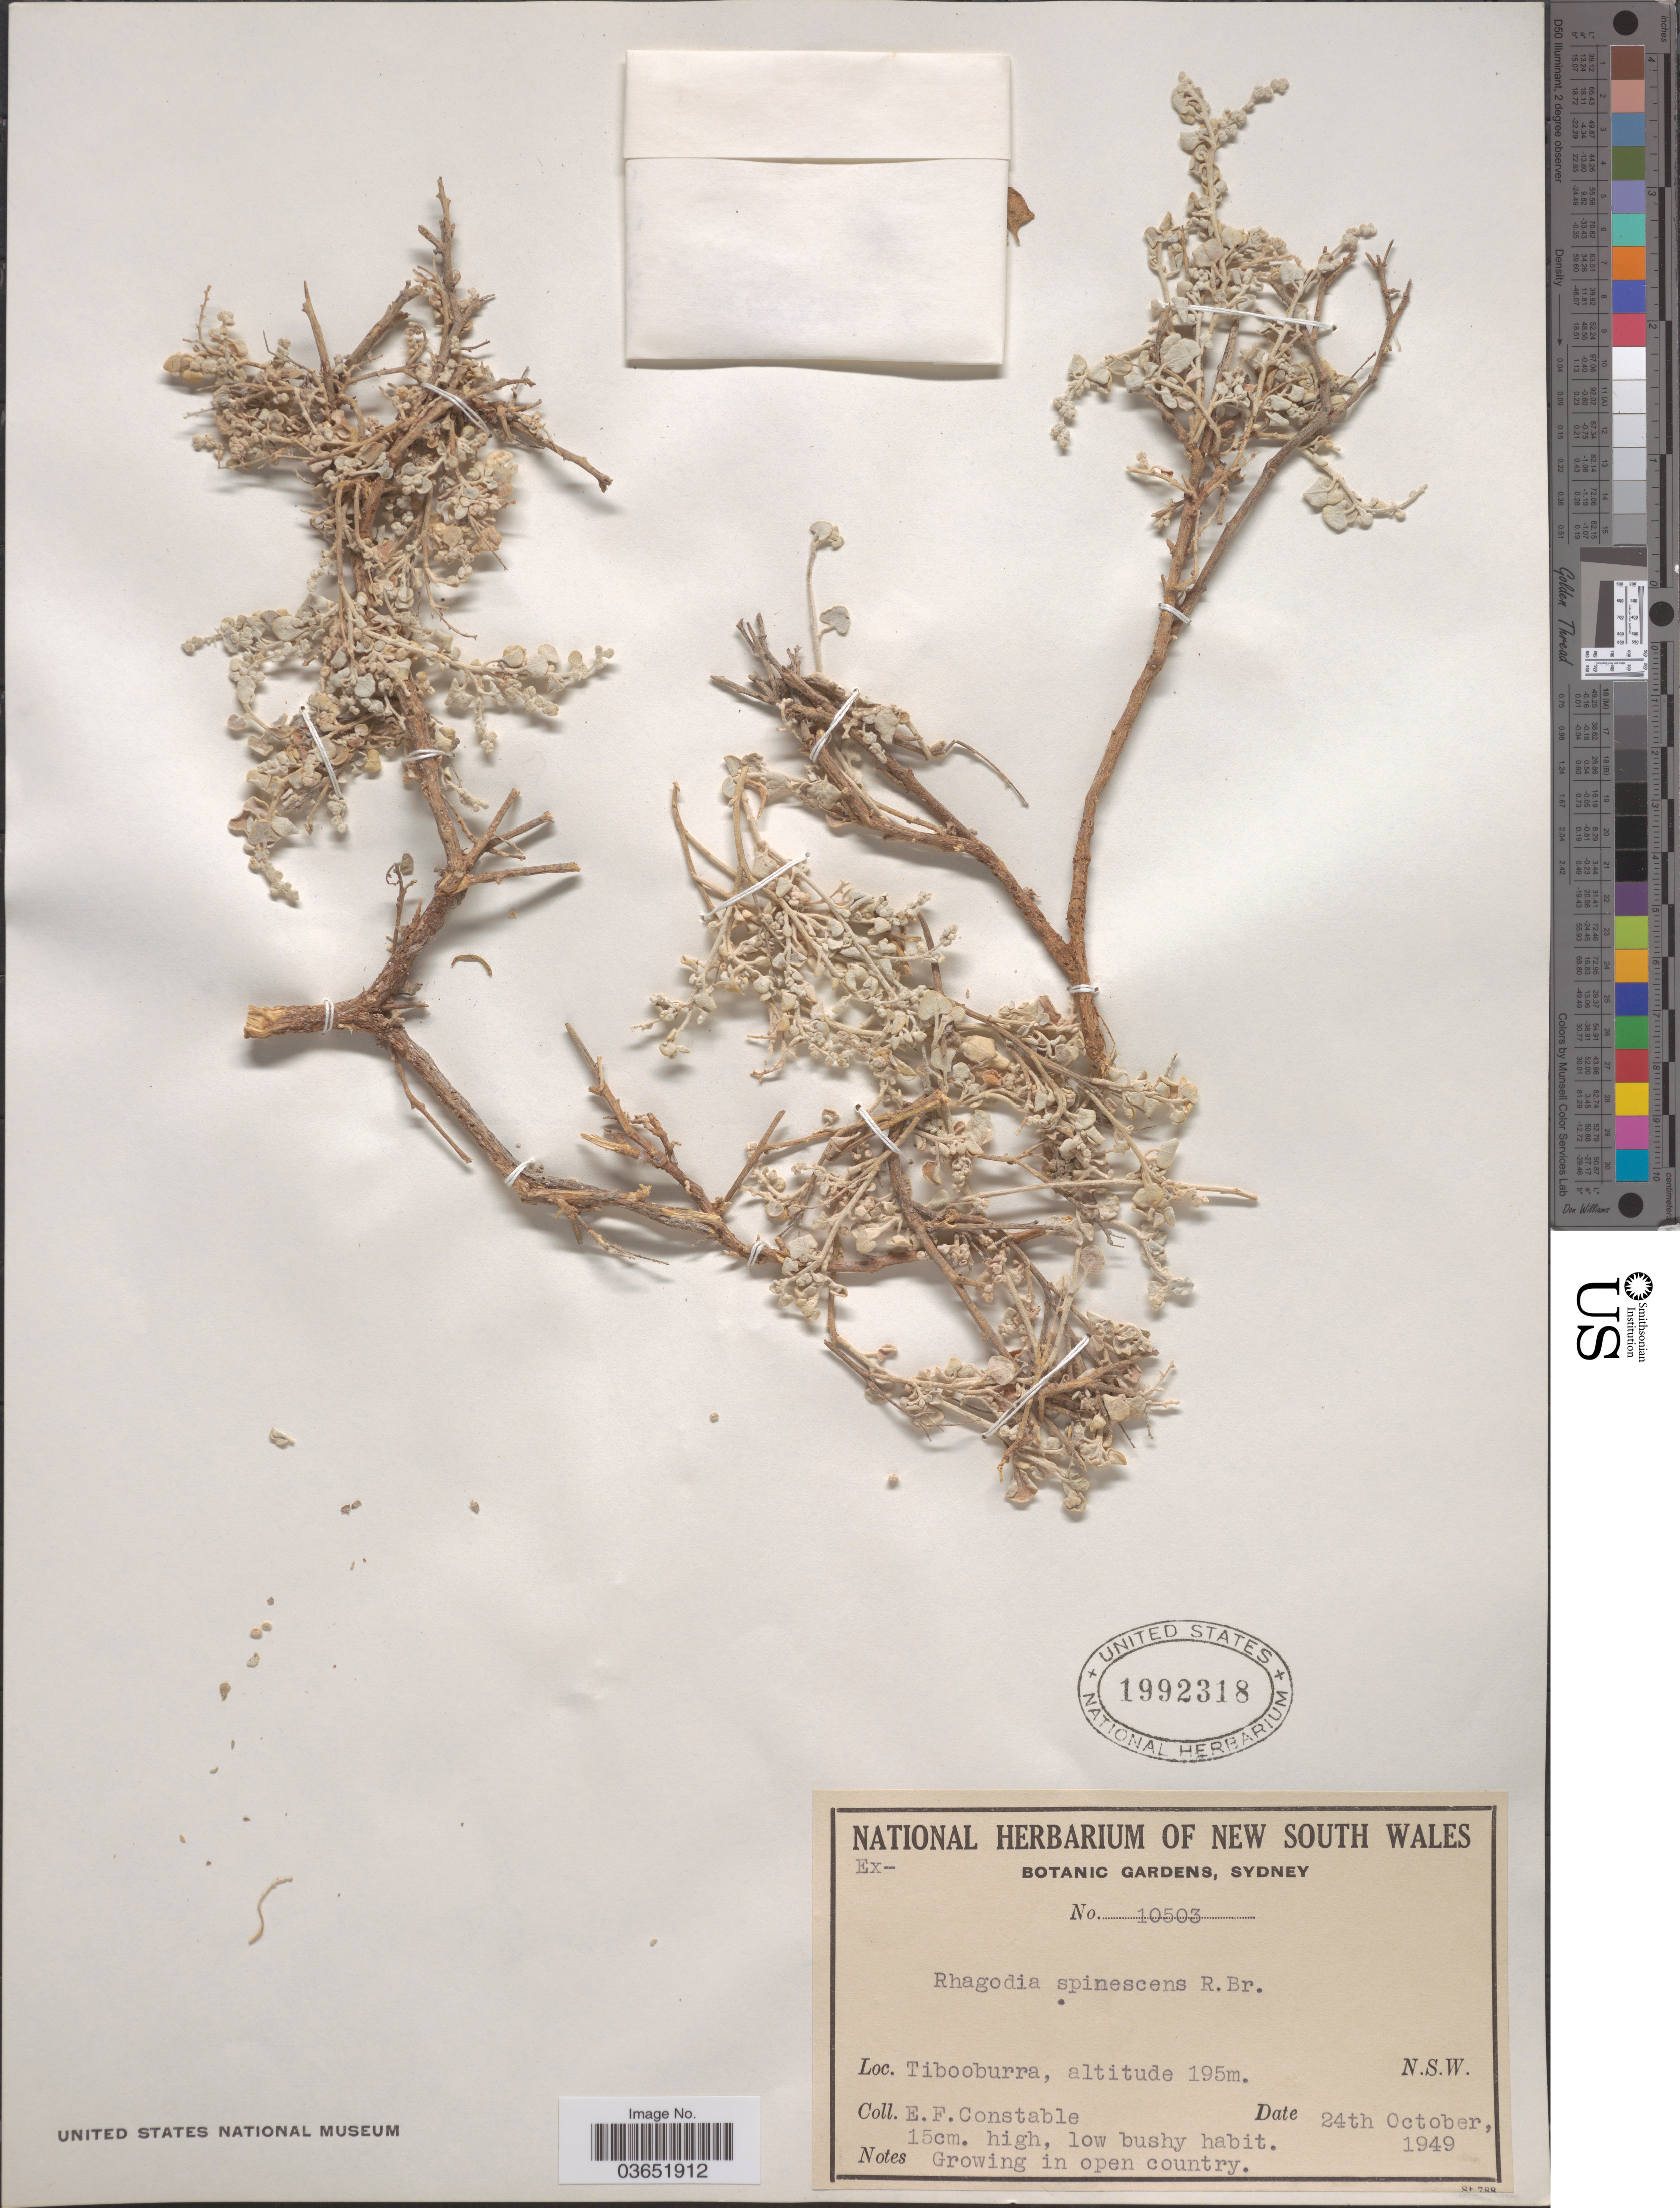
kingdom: Plantae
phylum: Tracheophyta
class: Magnoliopsida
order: Caryophyllales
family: Amaranthaceae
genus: Rhagodia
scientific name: Rhagodia spinescens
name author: R. Br.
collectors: E. F. Constable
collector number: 10503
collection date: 1949-10-24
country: Australia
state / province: New South Wales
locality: Tibooburra.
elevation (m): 195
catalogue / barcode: US 1992318